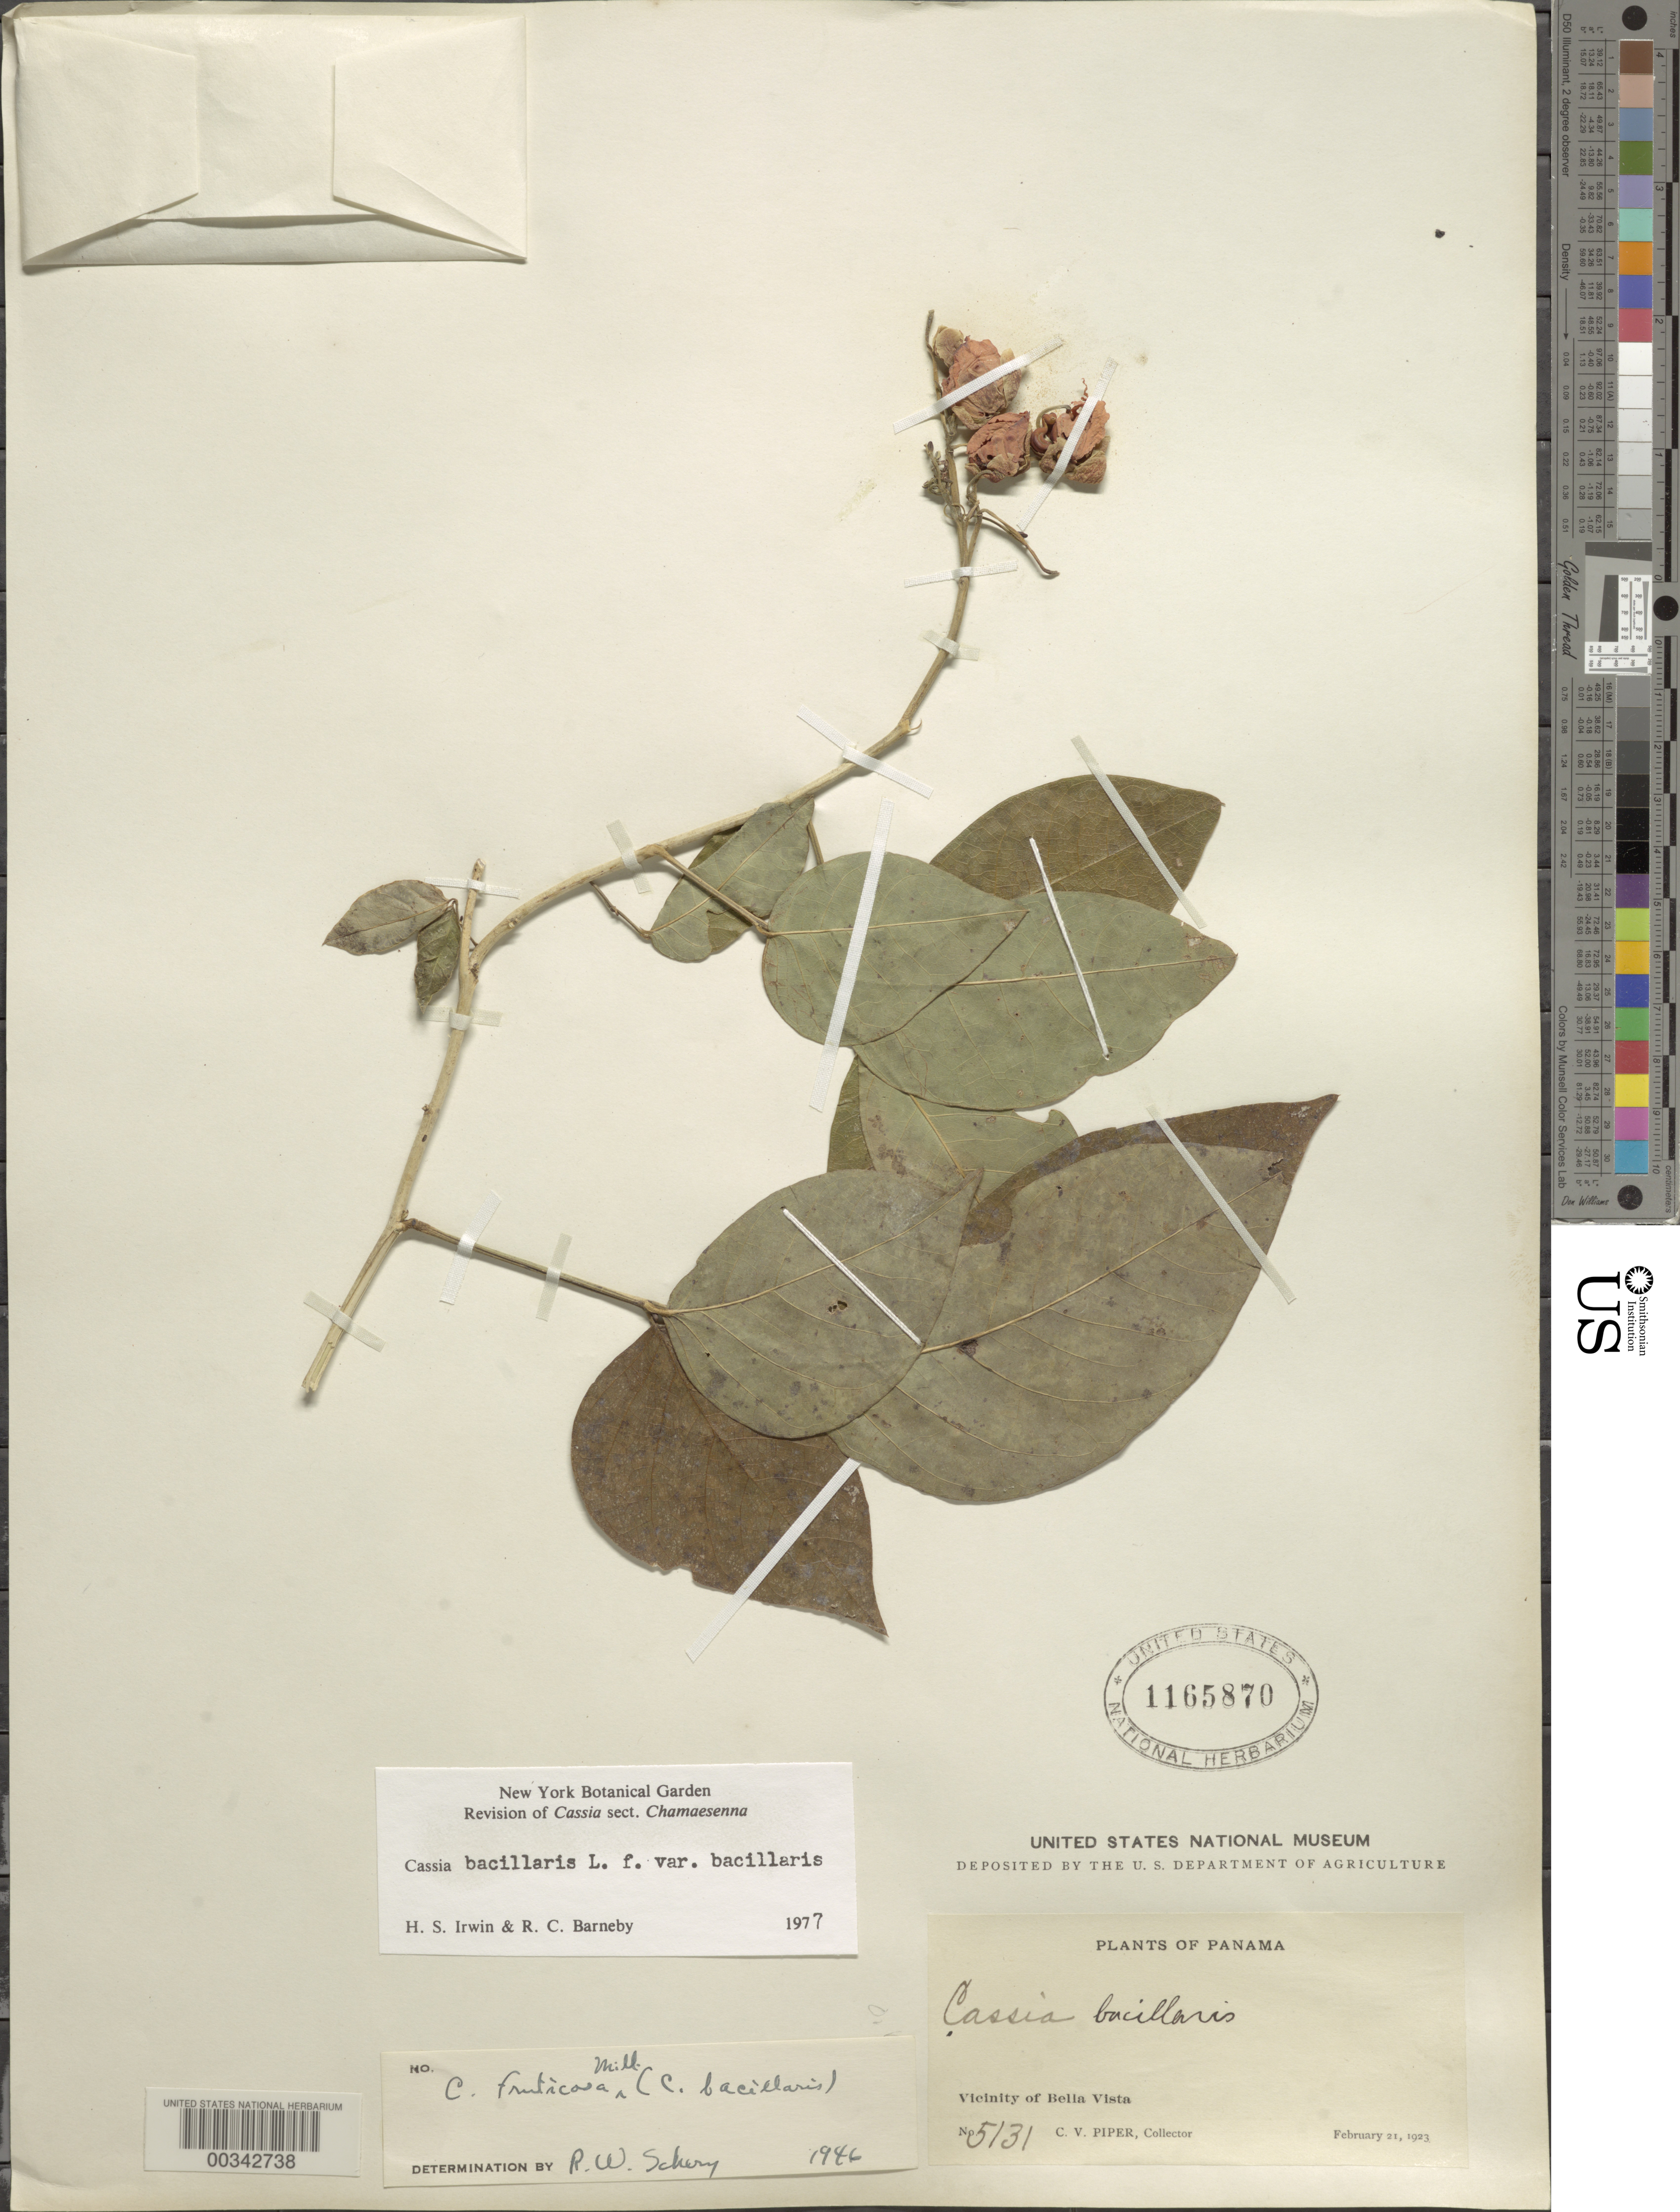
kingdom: Plantae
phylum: Tracheophyta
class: Magnoliopsida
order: Fabales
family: Fabaceae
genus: Senna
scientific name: Senna bacillaris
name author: (L. f.) H.S. Irwin & Barneby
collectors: C. V. Piper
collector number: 5131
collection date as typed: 21 Feb 1923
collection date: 1923-02-21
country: Panama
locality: Vicinity of Bella Vista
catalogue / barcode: US 1165870